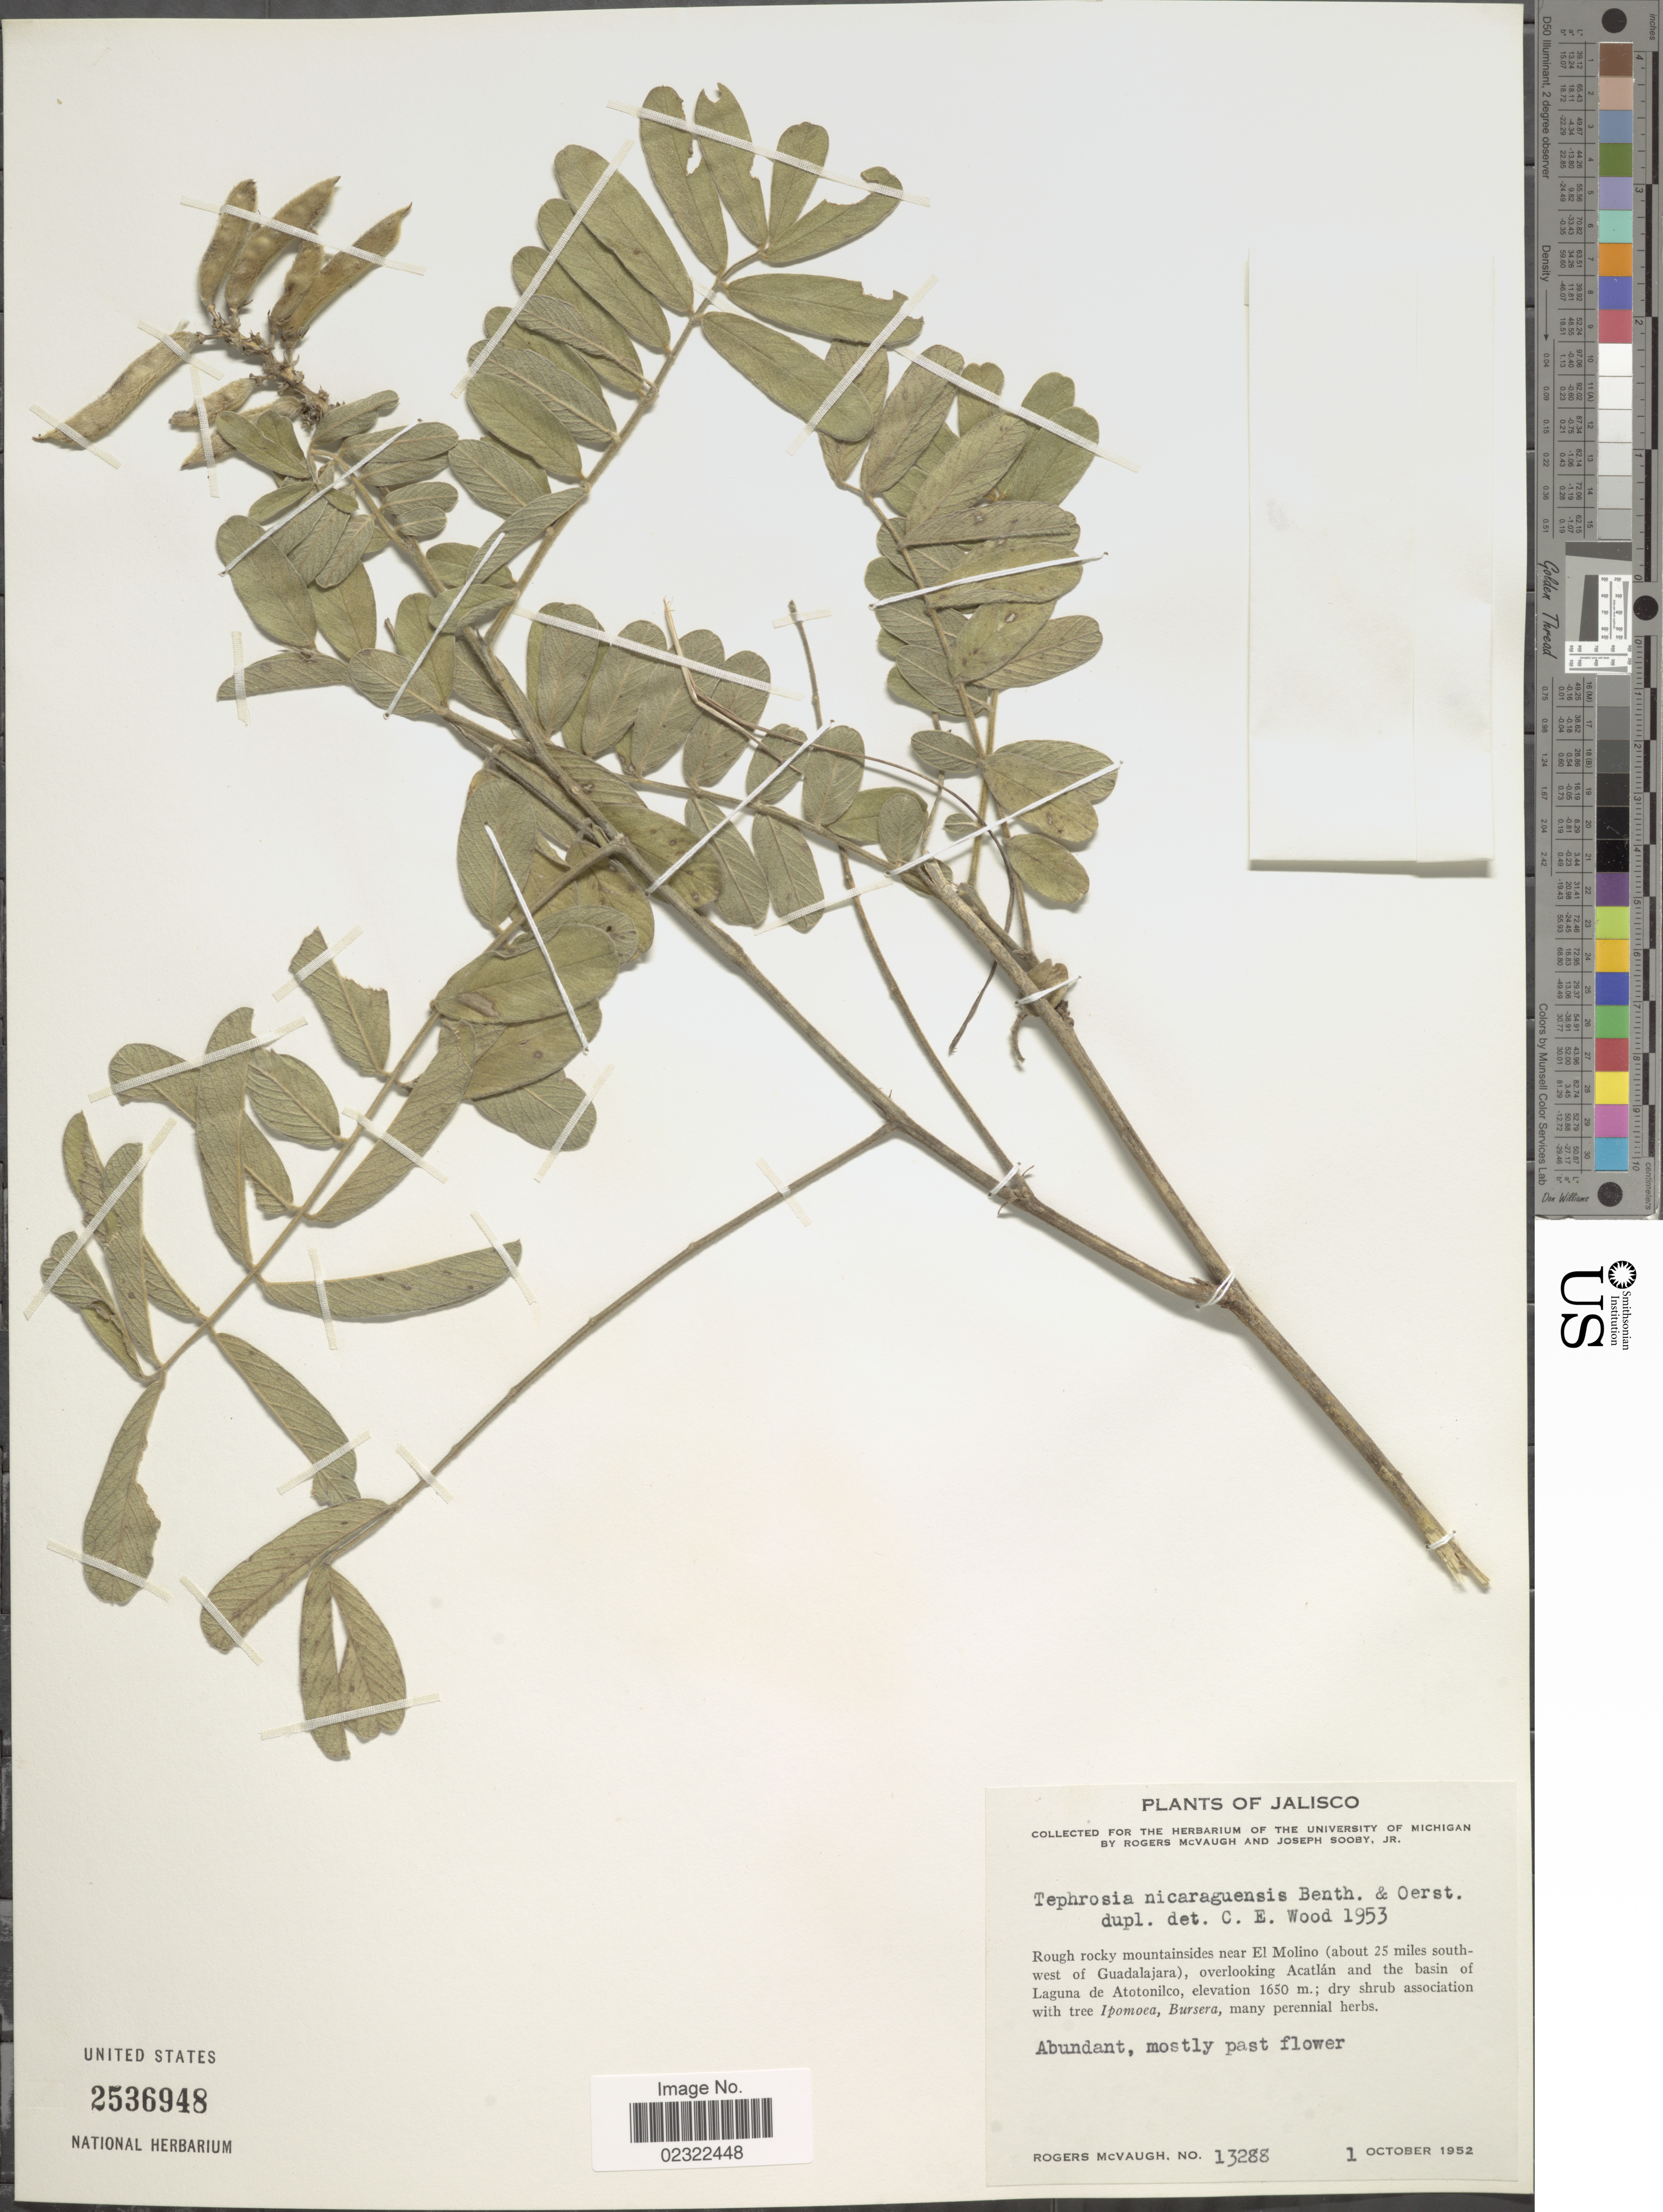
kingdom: Plantae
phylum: Tracheophyta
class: Magnoliopsida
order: Fabales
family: Fabaceae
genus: Tephrosia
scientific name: Tephrosia nicaraguensis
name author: Oerst.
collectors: R. McVaugh & J. Sooby Jr.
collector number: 13288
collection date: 1952-10-01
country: Mexico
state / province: Jalisco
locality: Jalisco, Rough rocky mountainsides near El Molino (about 25 miles south-west of Guadalajara), overlooking Acatlan and the basin of Laguna de Atotonilo.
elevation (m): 1650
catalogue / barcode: US 2536948